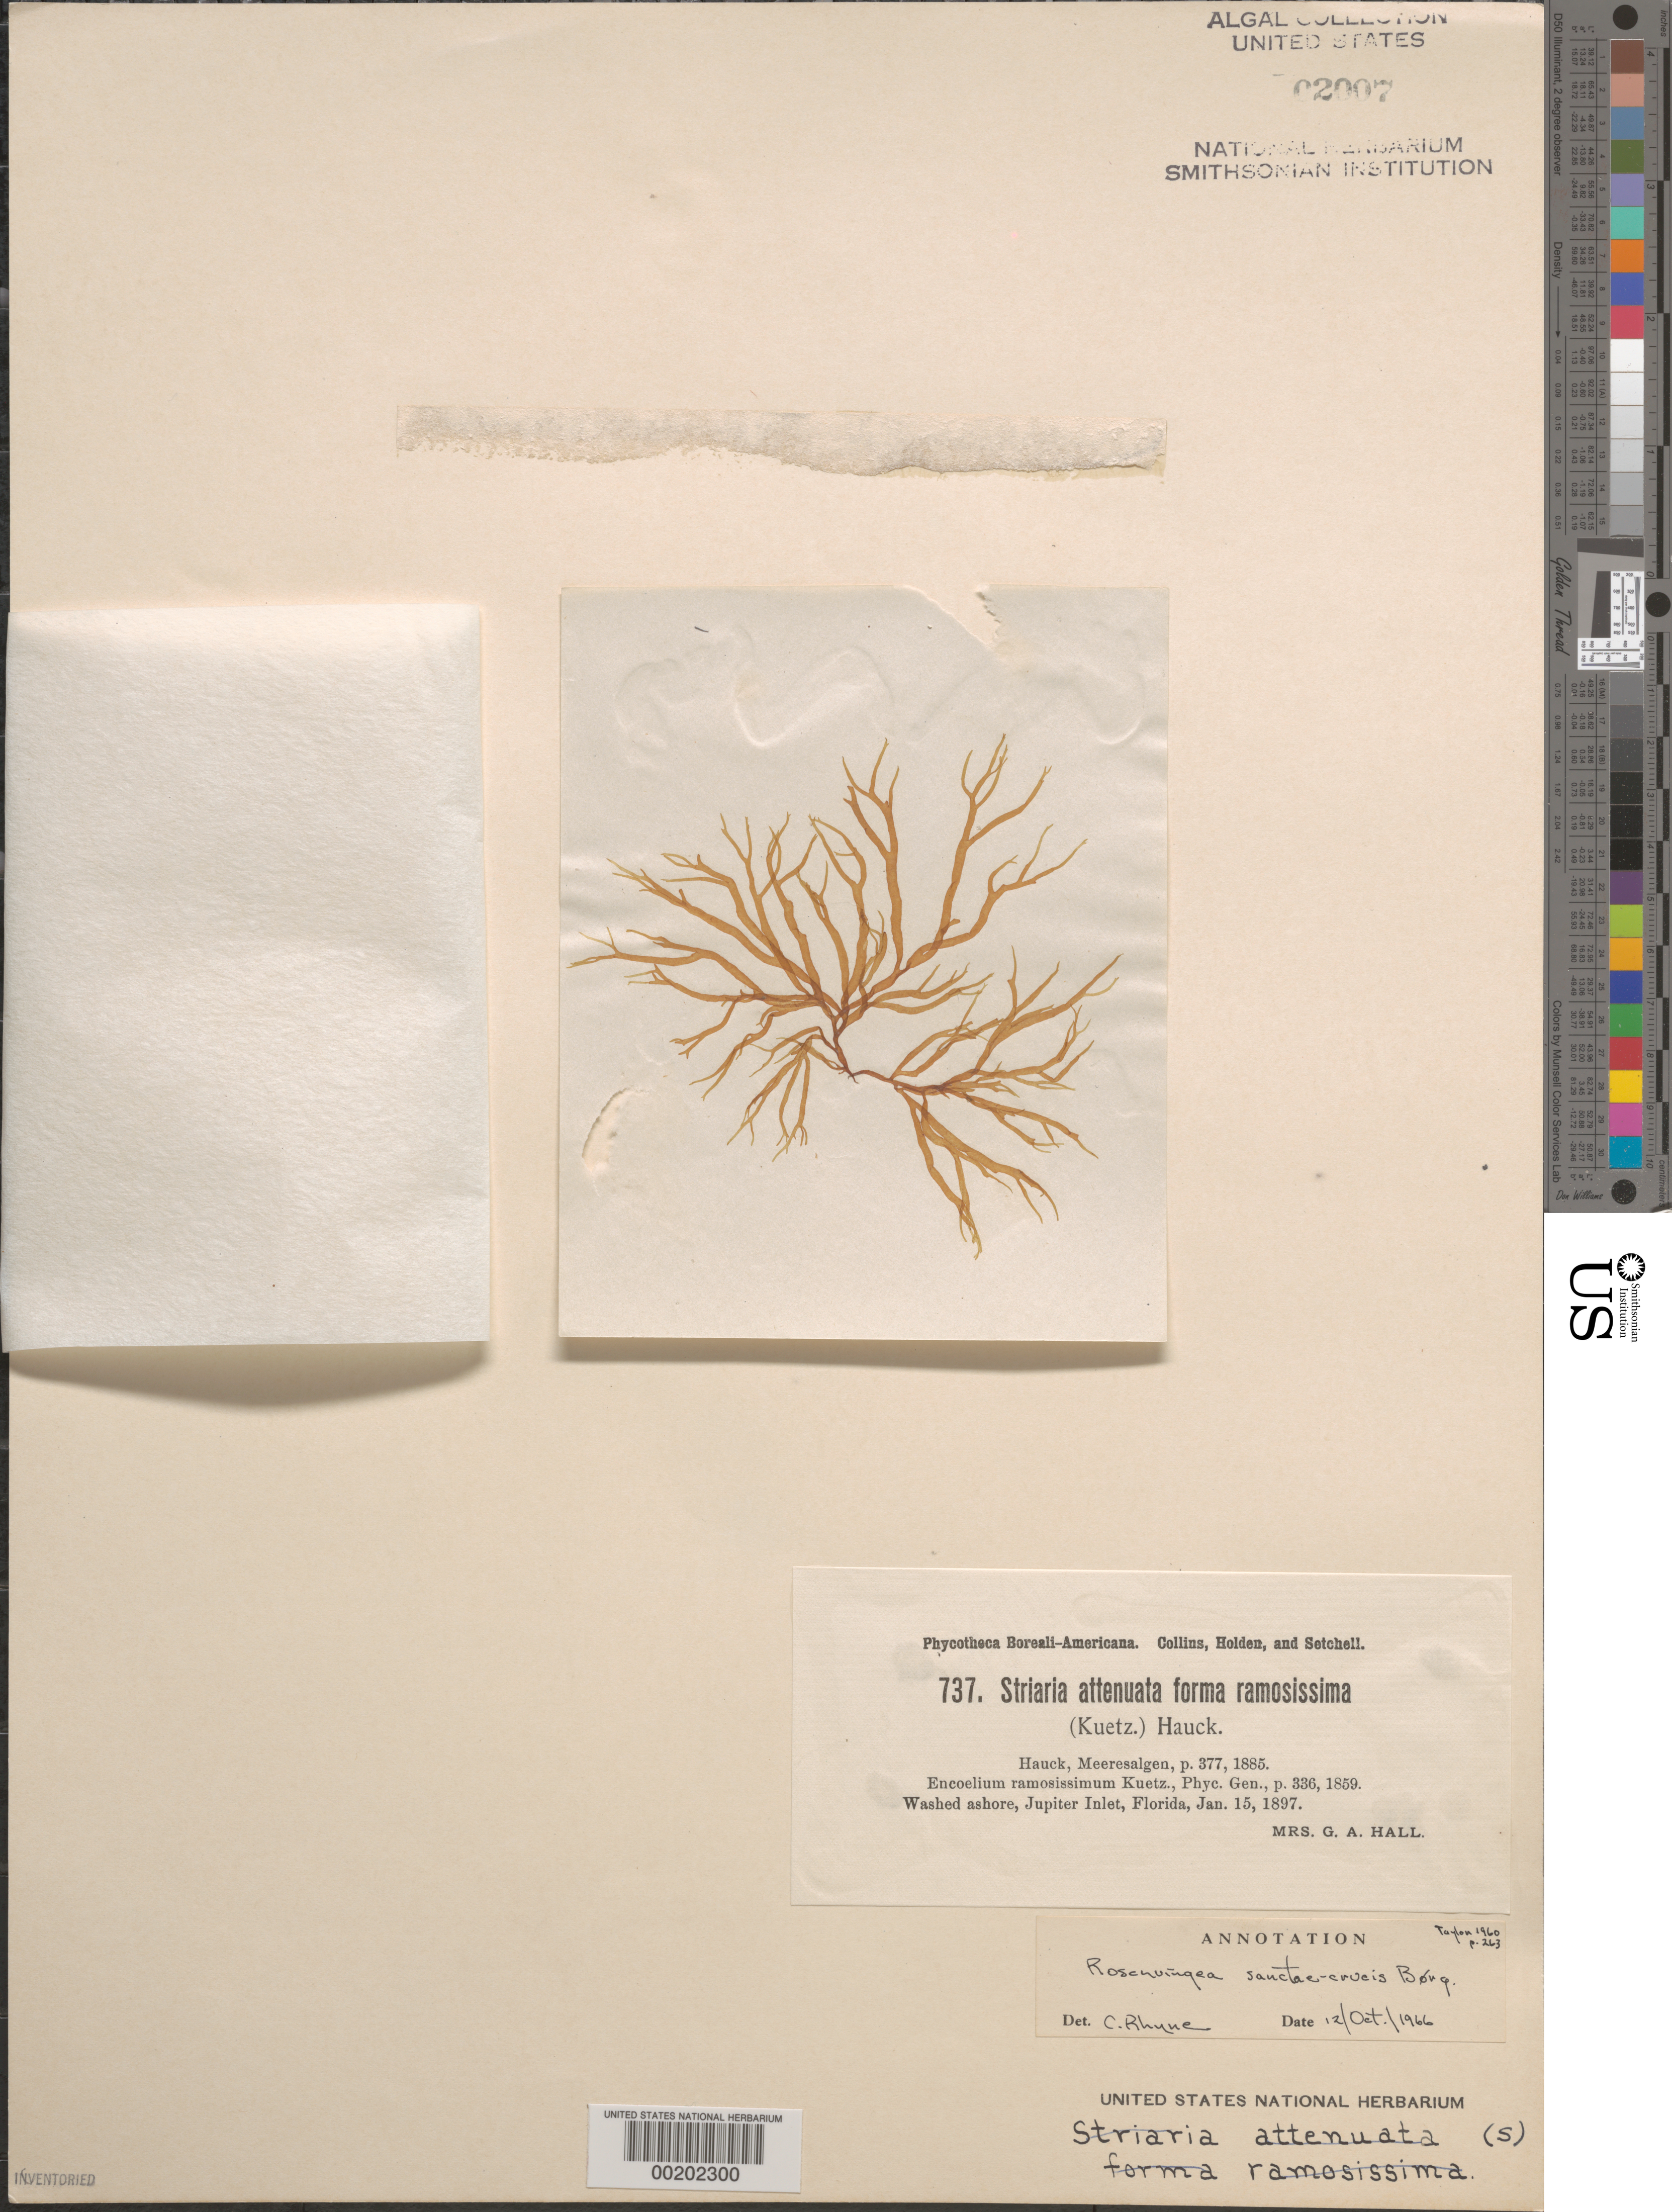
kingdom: Chromista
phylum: Ochrophyta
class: Phaeophyceae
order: Scytosiphonales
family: Scytosiphonaceae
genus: Rosenvingea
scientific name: Rosenvingea sanctae-crucis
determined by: Rhyne, C. F.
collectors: Mrs. Hall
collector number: PB-A 737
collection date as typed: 15 Jan 1897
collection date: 1897-01-15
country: United States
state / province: Florida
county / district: Palm Beach County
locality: Jupiter Inlet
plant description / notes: Collins, Holden & Setchell, Phycotheca Boreali-Americana, as Striaria attenuata f. ramosissima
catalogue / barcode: US 2007